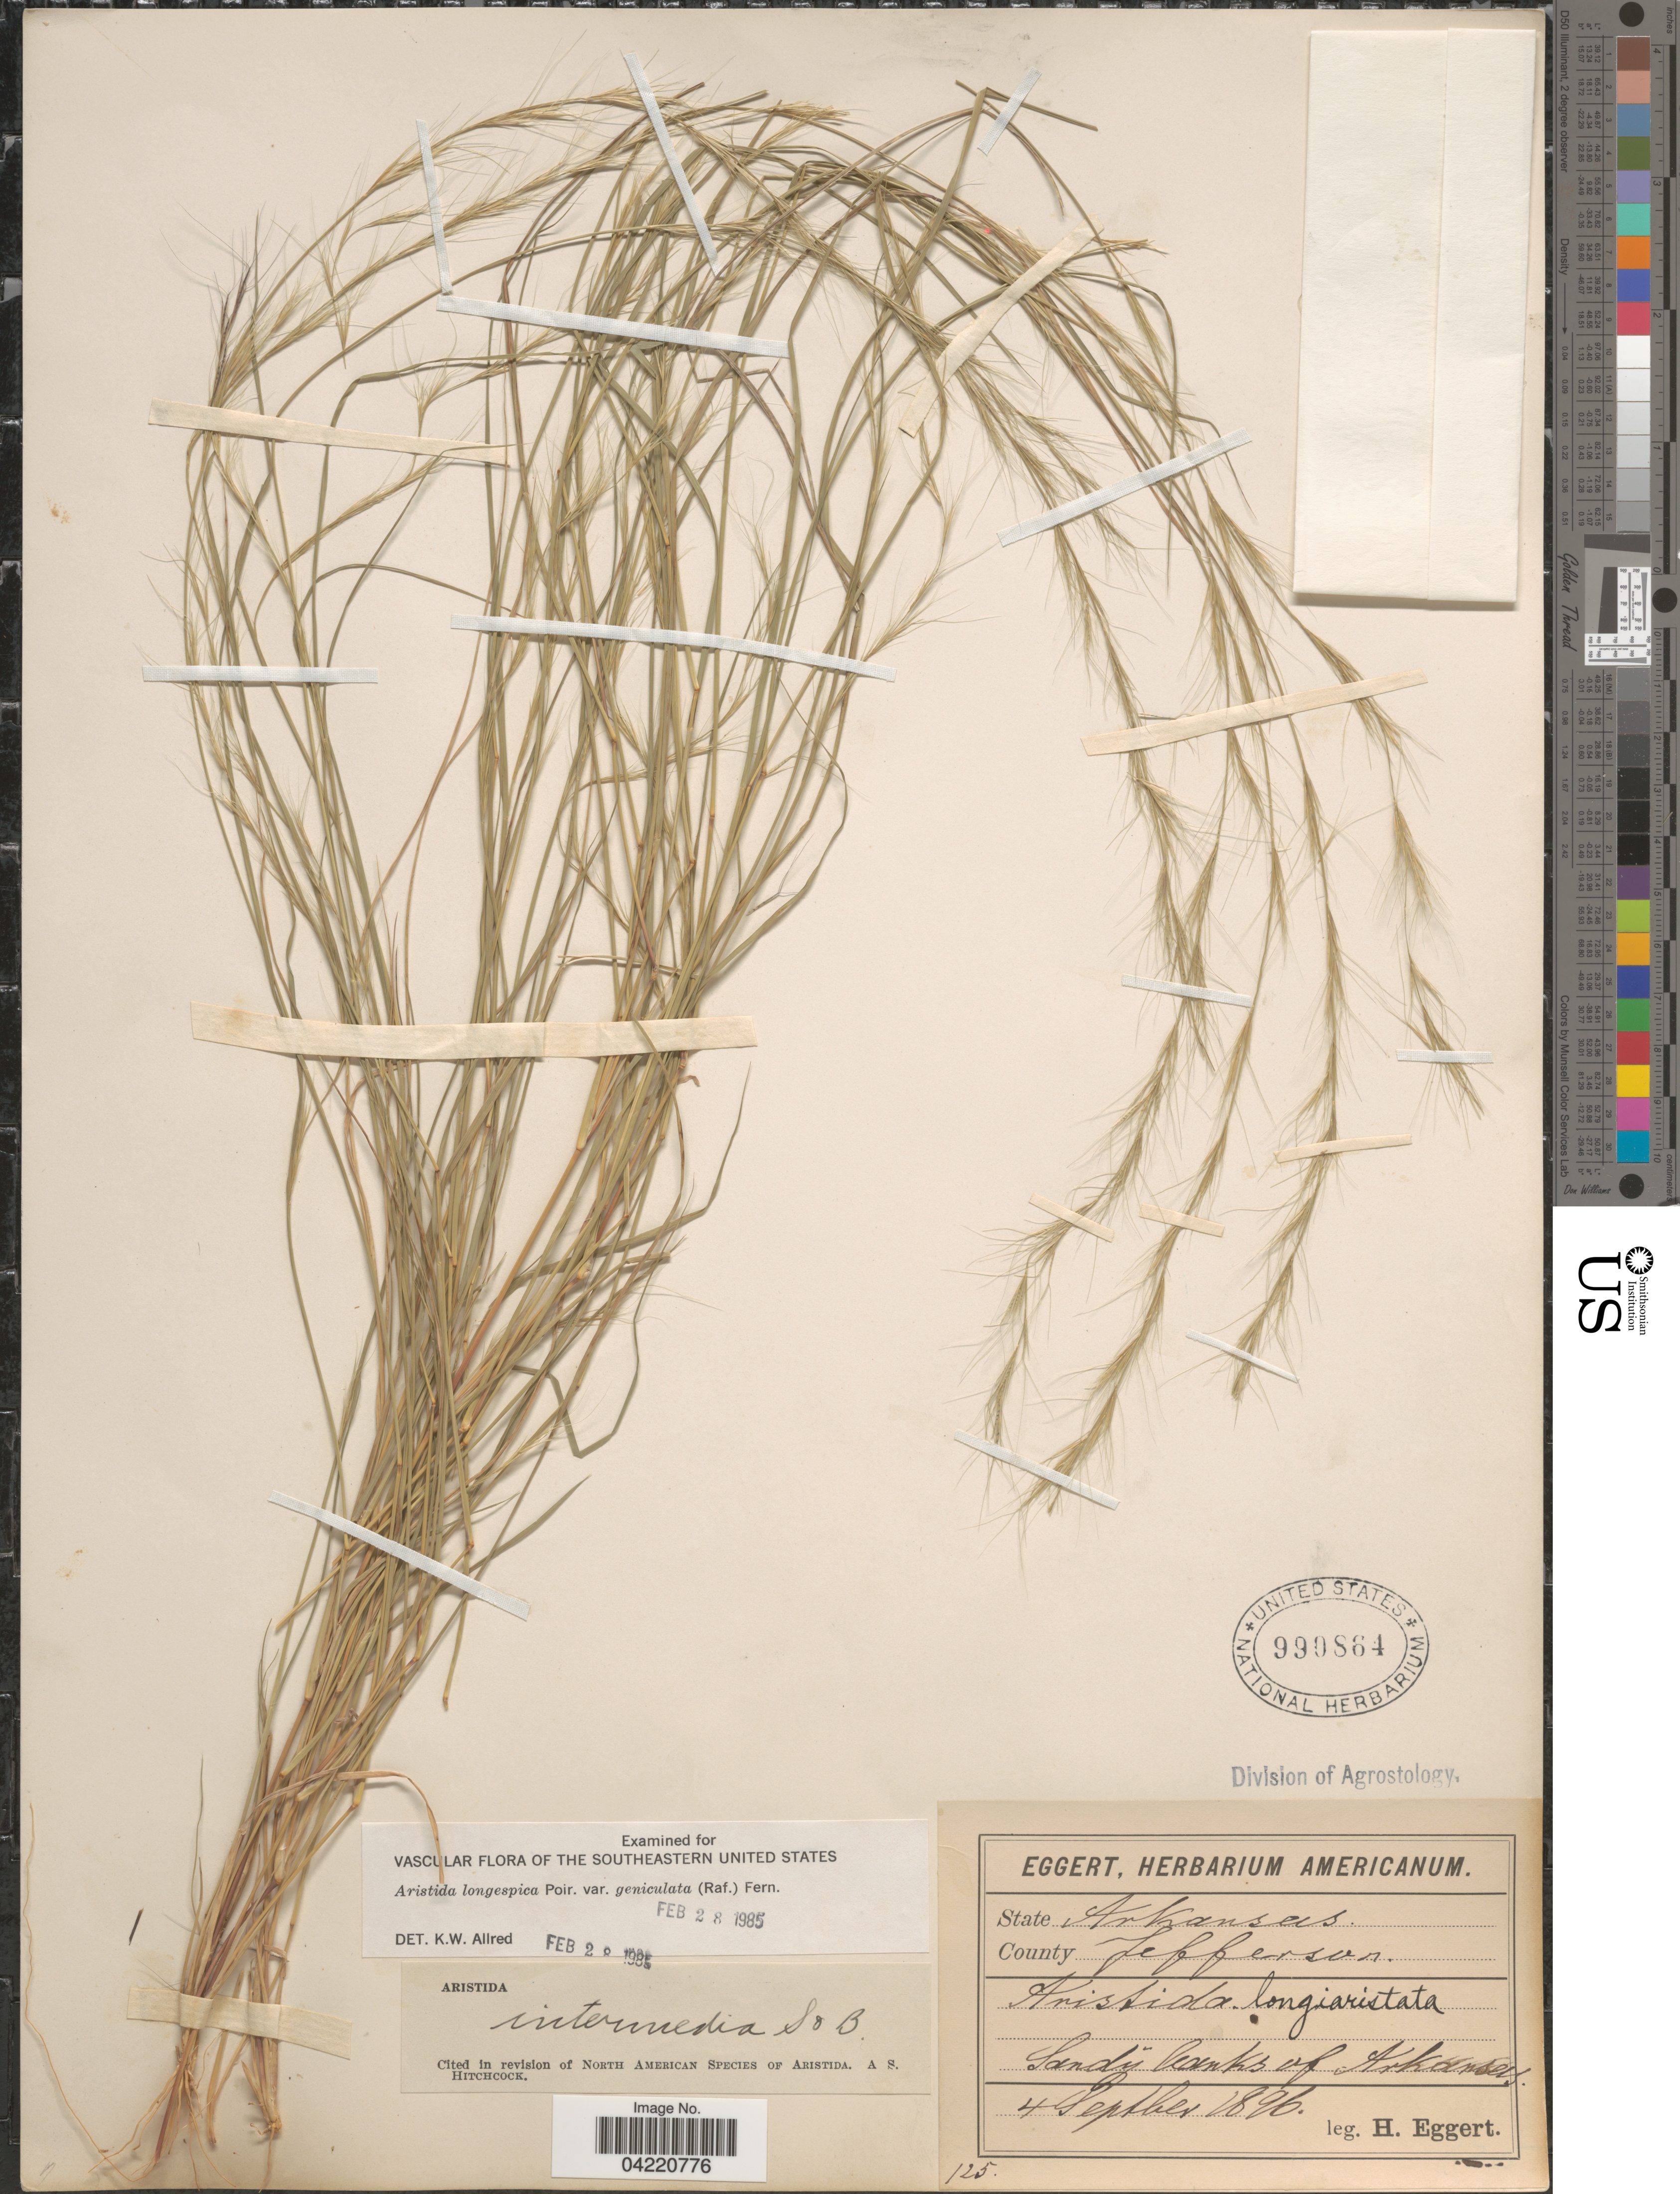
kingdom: Plantae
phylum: Tracheophyta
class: Liliopsida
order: Poales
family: Poaceae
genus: Aristida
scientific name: Aristida longespica var. geniculata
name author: (Raf.) Fernald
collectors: H. Eggert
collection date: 1896-09-04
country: United States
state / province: Arkansas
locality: Sandy banks of Arkansas.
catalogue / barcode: US 990864